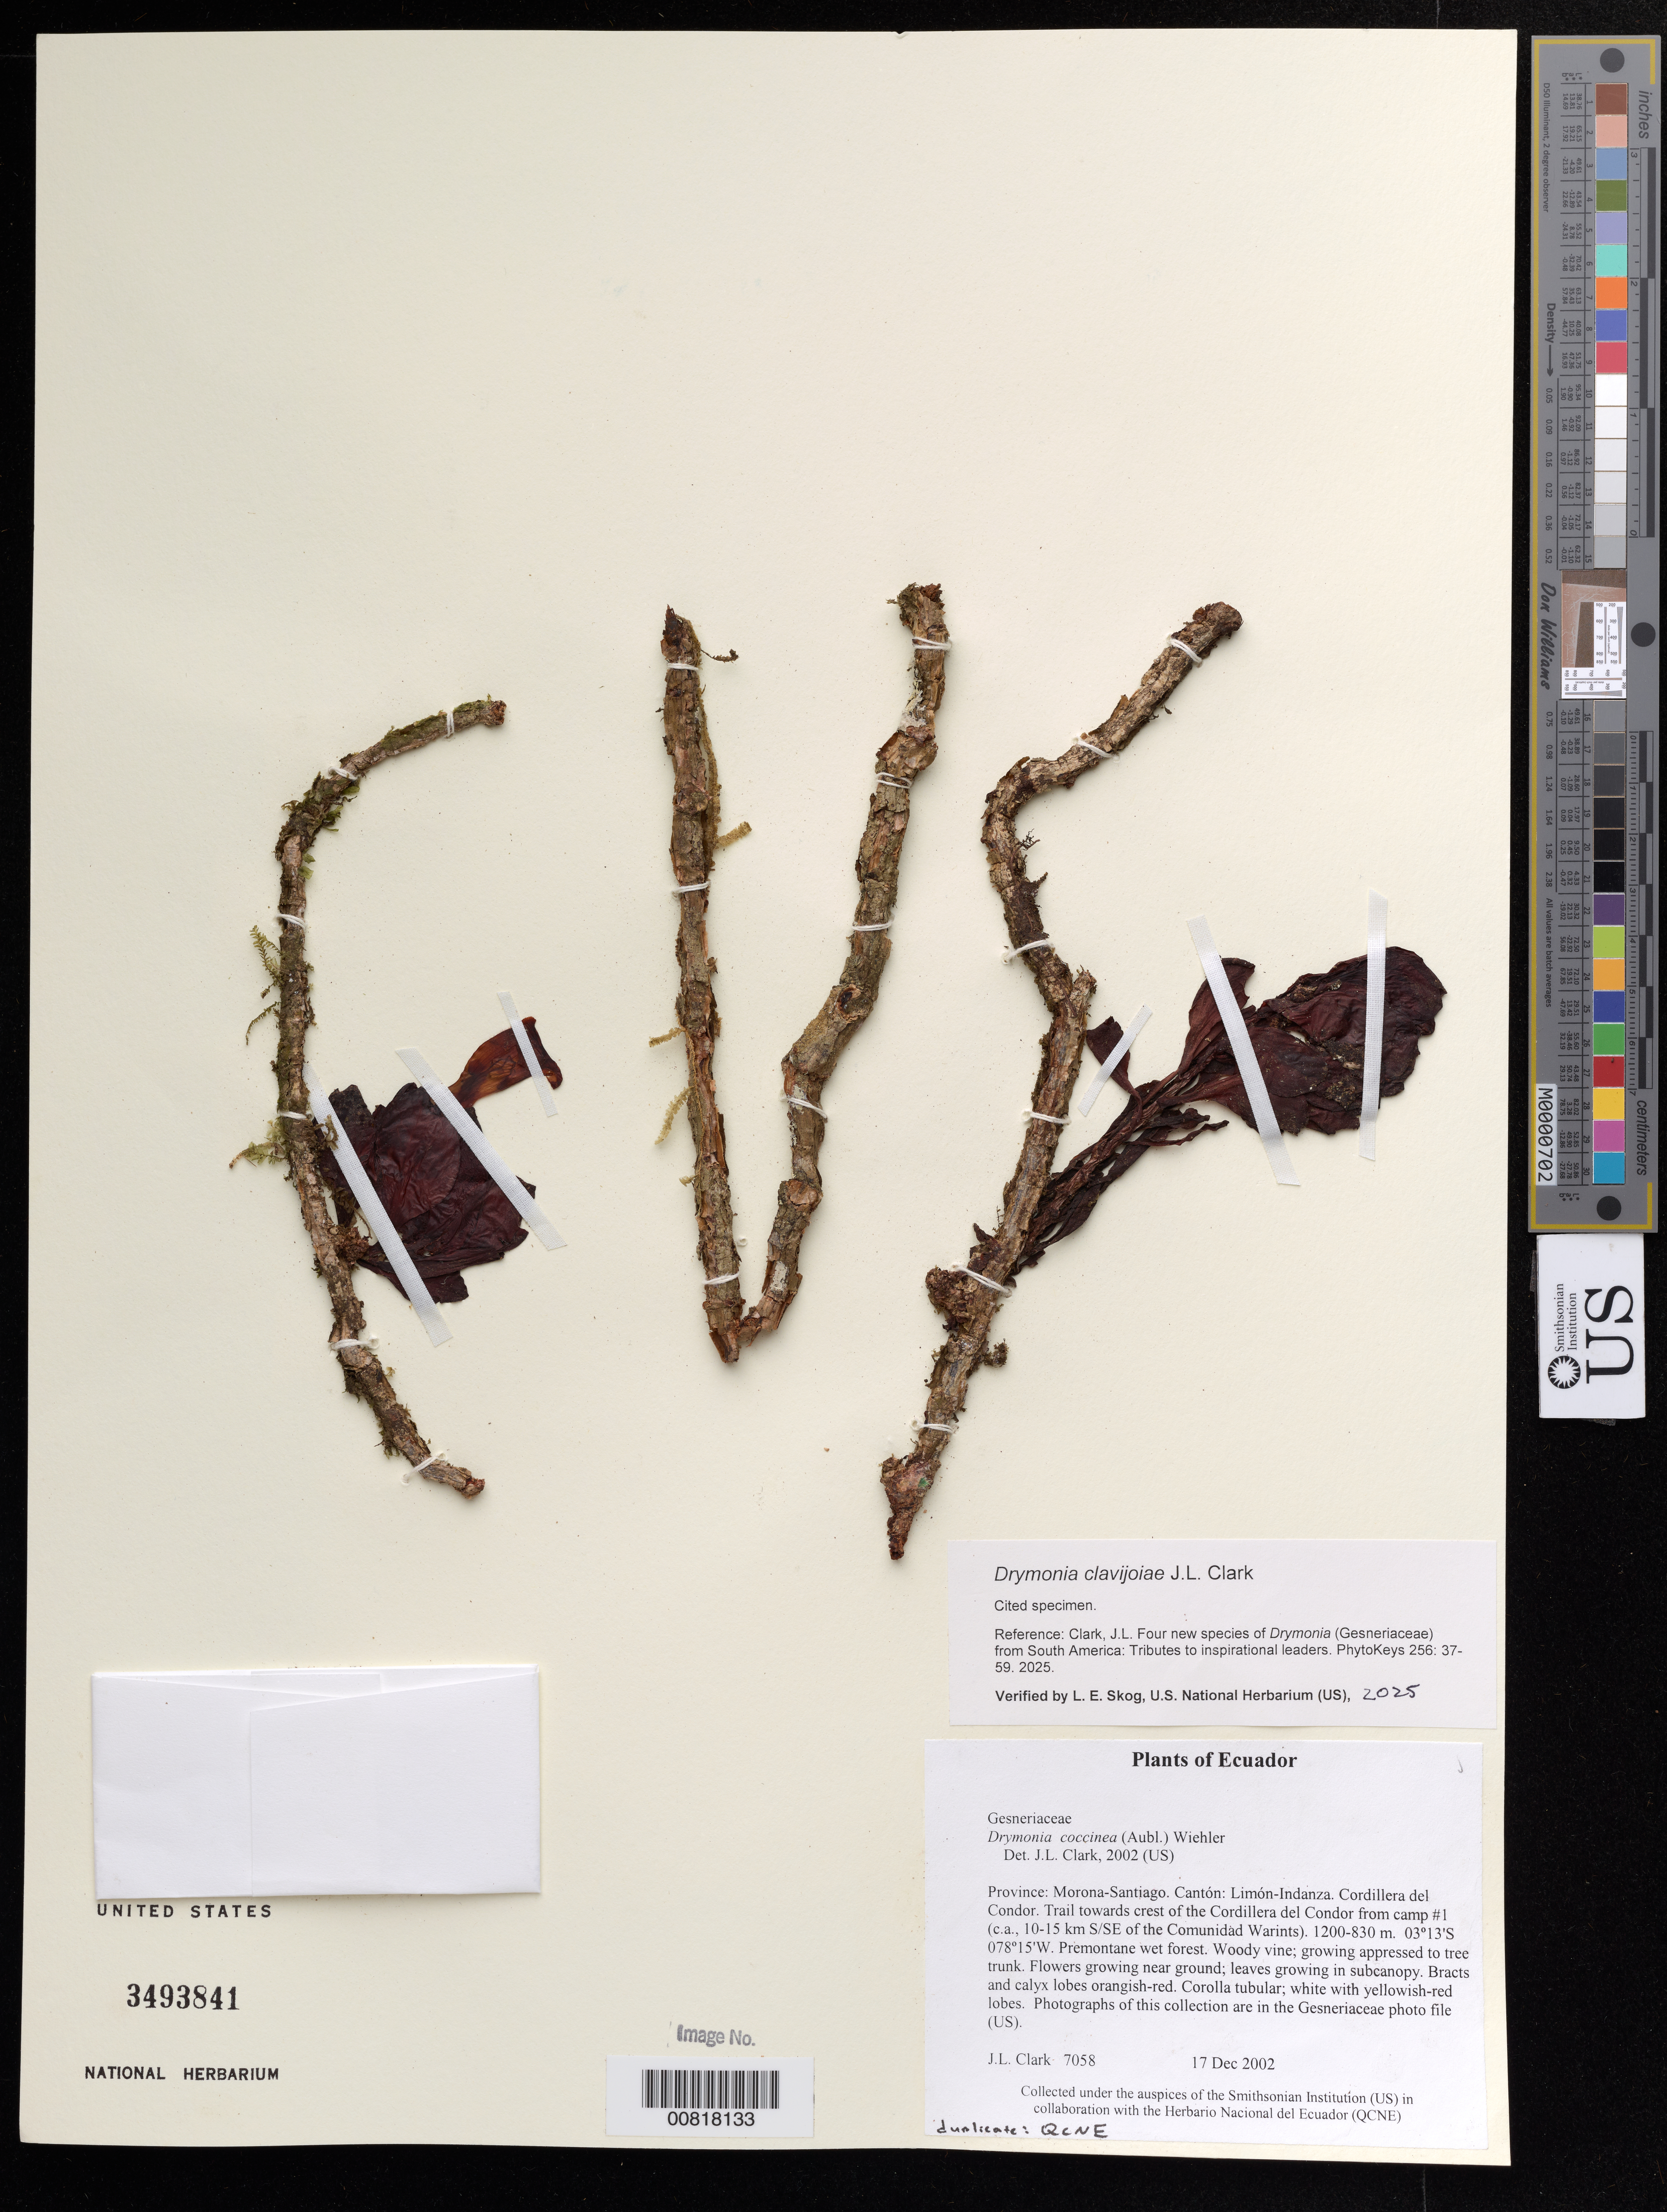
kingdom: Plantae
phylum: Tracheophyta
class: Magnoliopsida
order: Lamiales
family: Gesneriaceae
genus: Drymonia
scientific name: Drymonia clavijoiae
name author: J.L. Clark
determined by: Skog, Laurence E.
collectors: J. L. Clark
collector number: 7058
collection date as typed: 17 Dec 2002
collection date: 2002-12-17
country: Ecuador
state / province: Morona-Santiago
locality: Limón-Indanza. Cordillera del Condor. Trail towards crest of the Cordillera del Condor from camp #1 (c.a., 10-15 km S/SE of the Comunidad Warints).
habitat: Premontane wet forest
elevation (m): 1200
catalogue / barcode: US 3493841